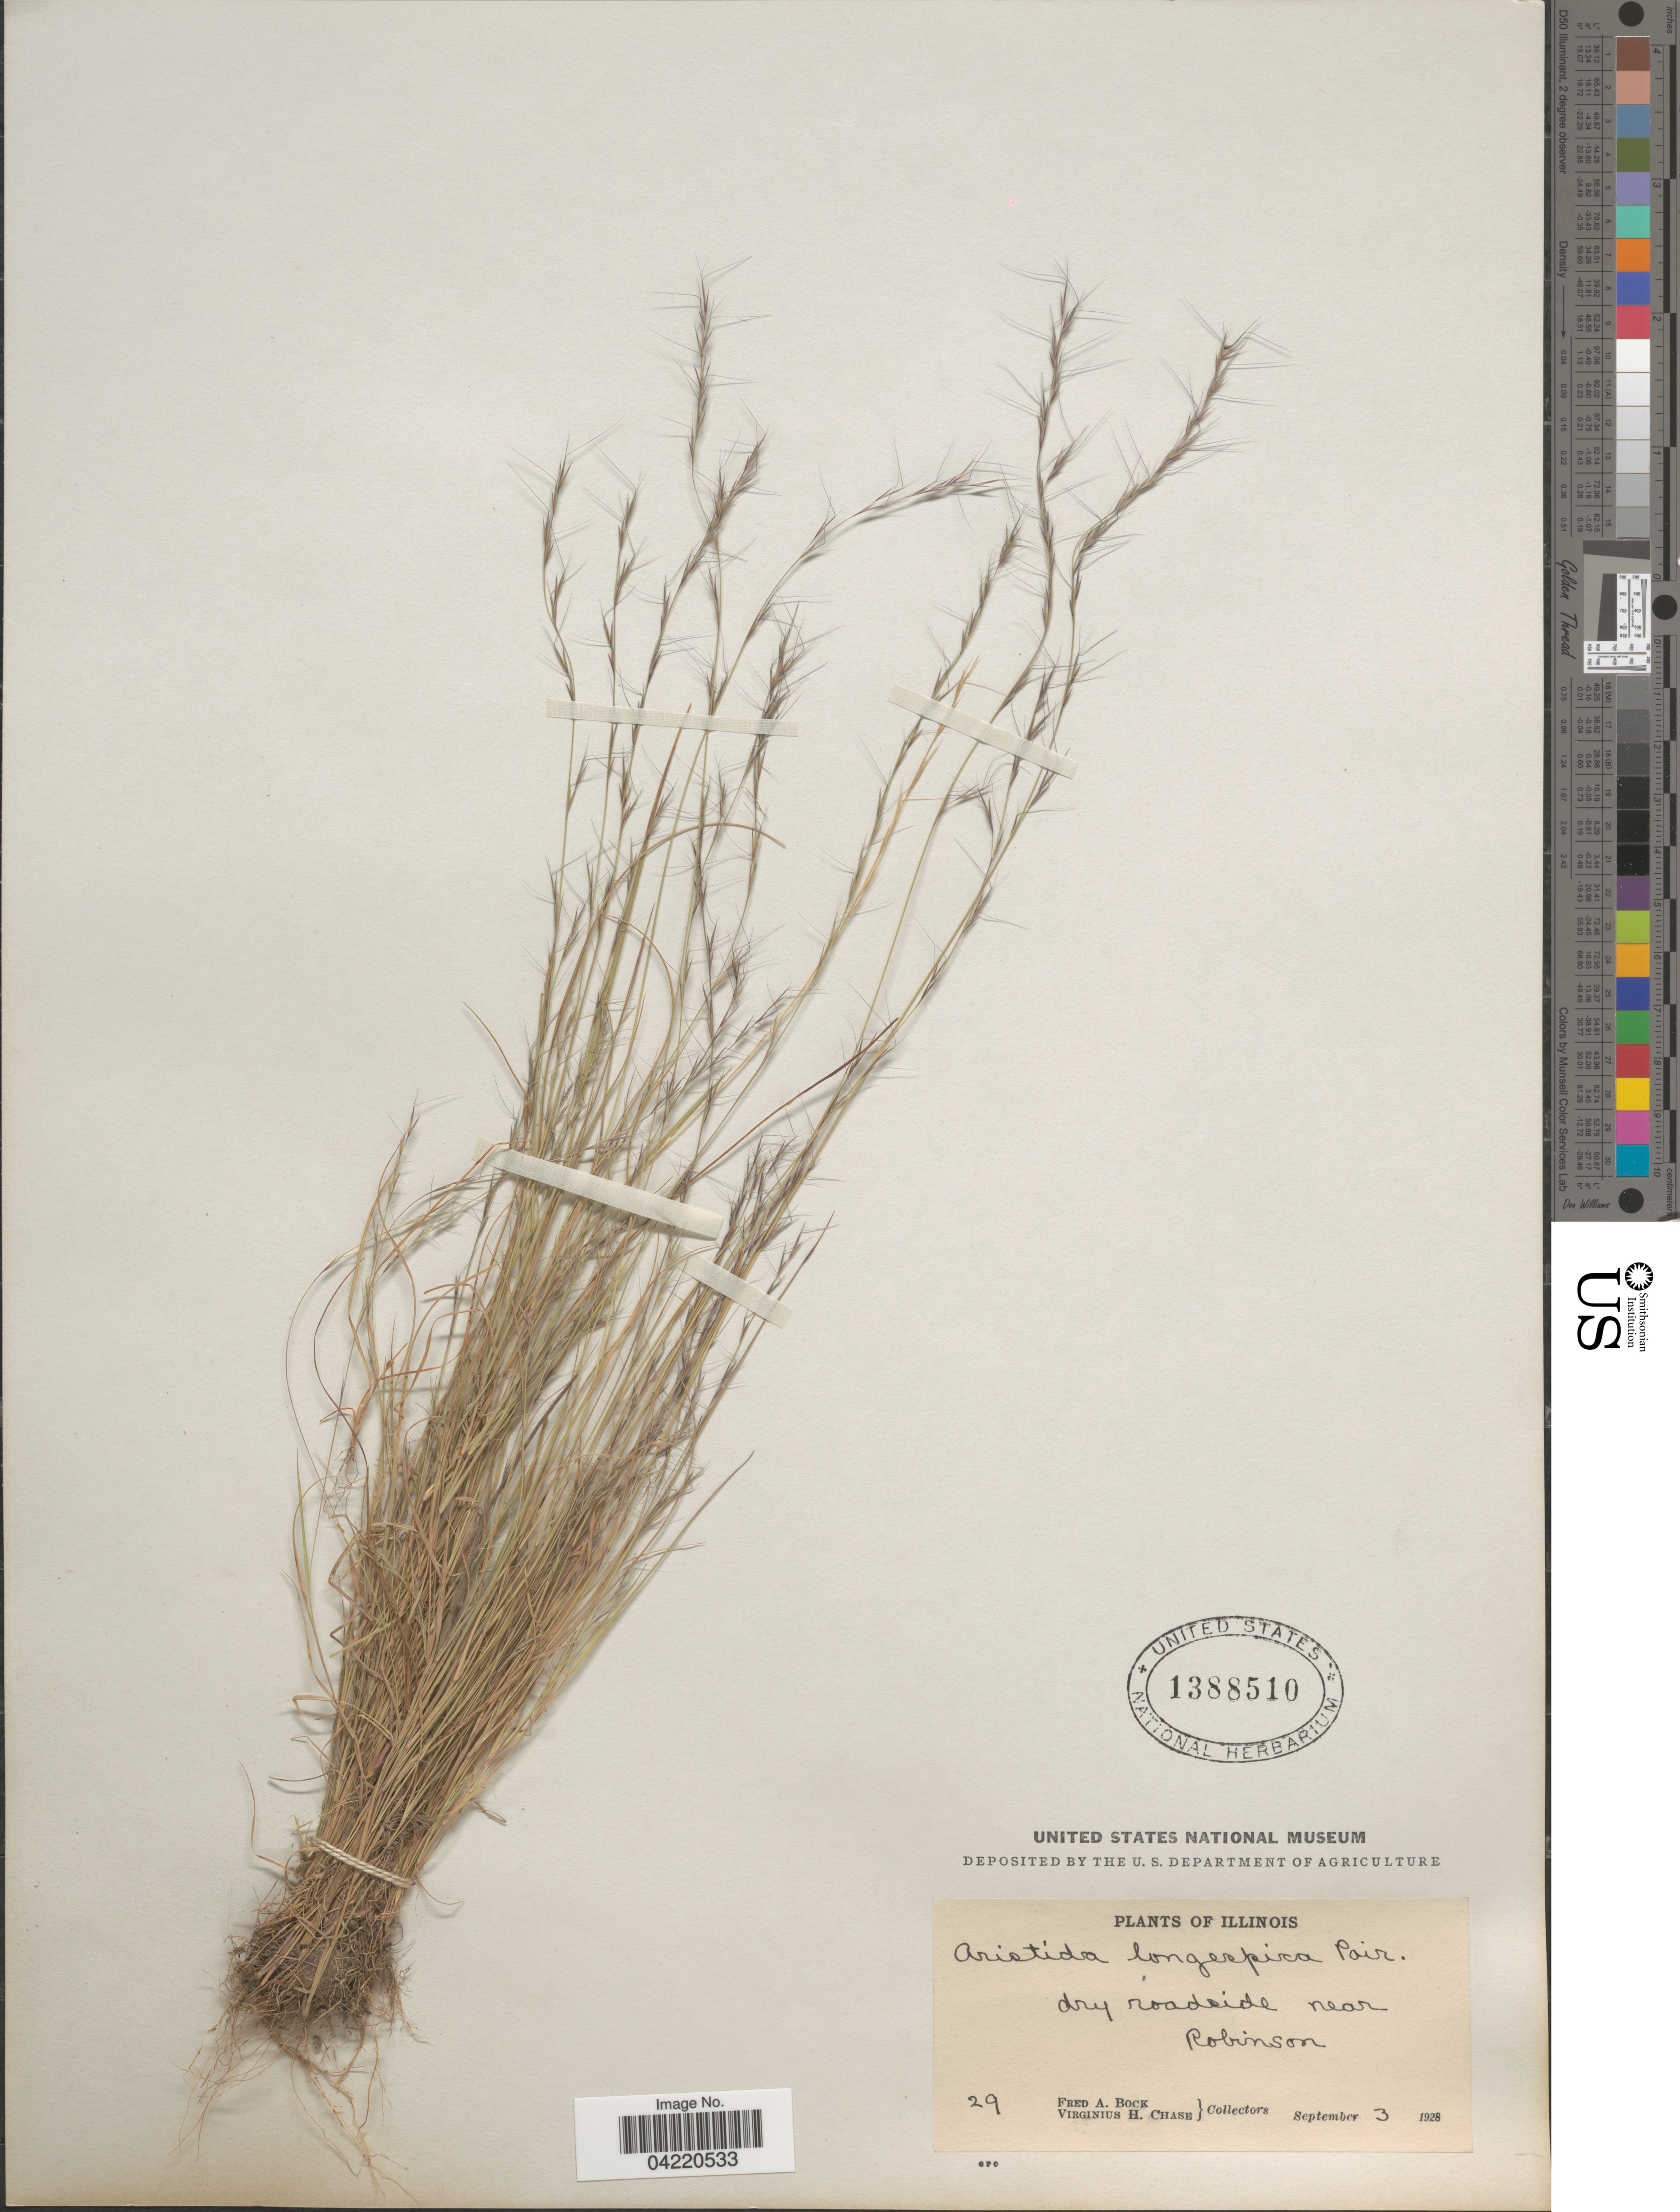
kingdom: Plantae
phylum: Tracheophyta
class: Liliopsida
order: Poales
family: Poaceae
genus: Aristida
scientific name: Aristida longespica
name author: Poir.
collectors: F. Bock & V. H. Chase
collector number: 29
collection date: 1928-09-03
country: United States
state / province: Illinois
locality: Dry roadside near Robinson.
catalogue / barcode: US 1388510